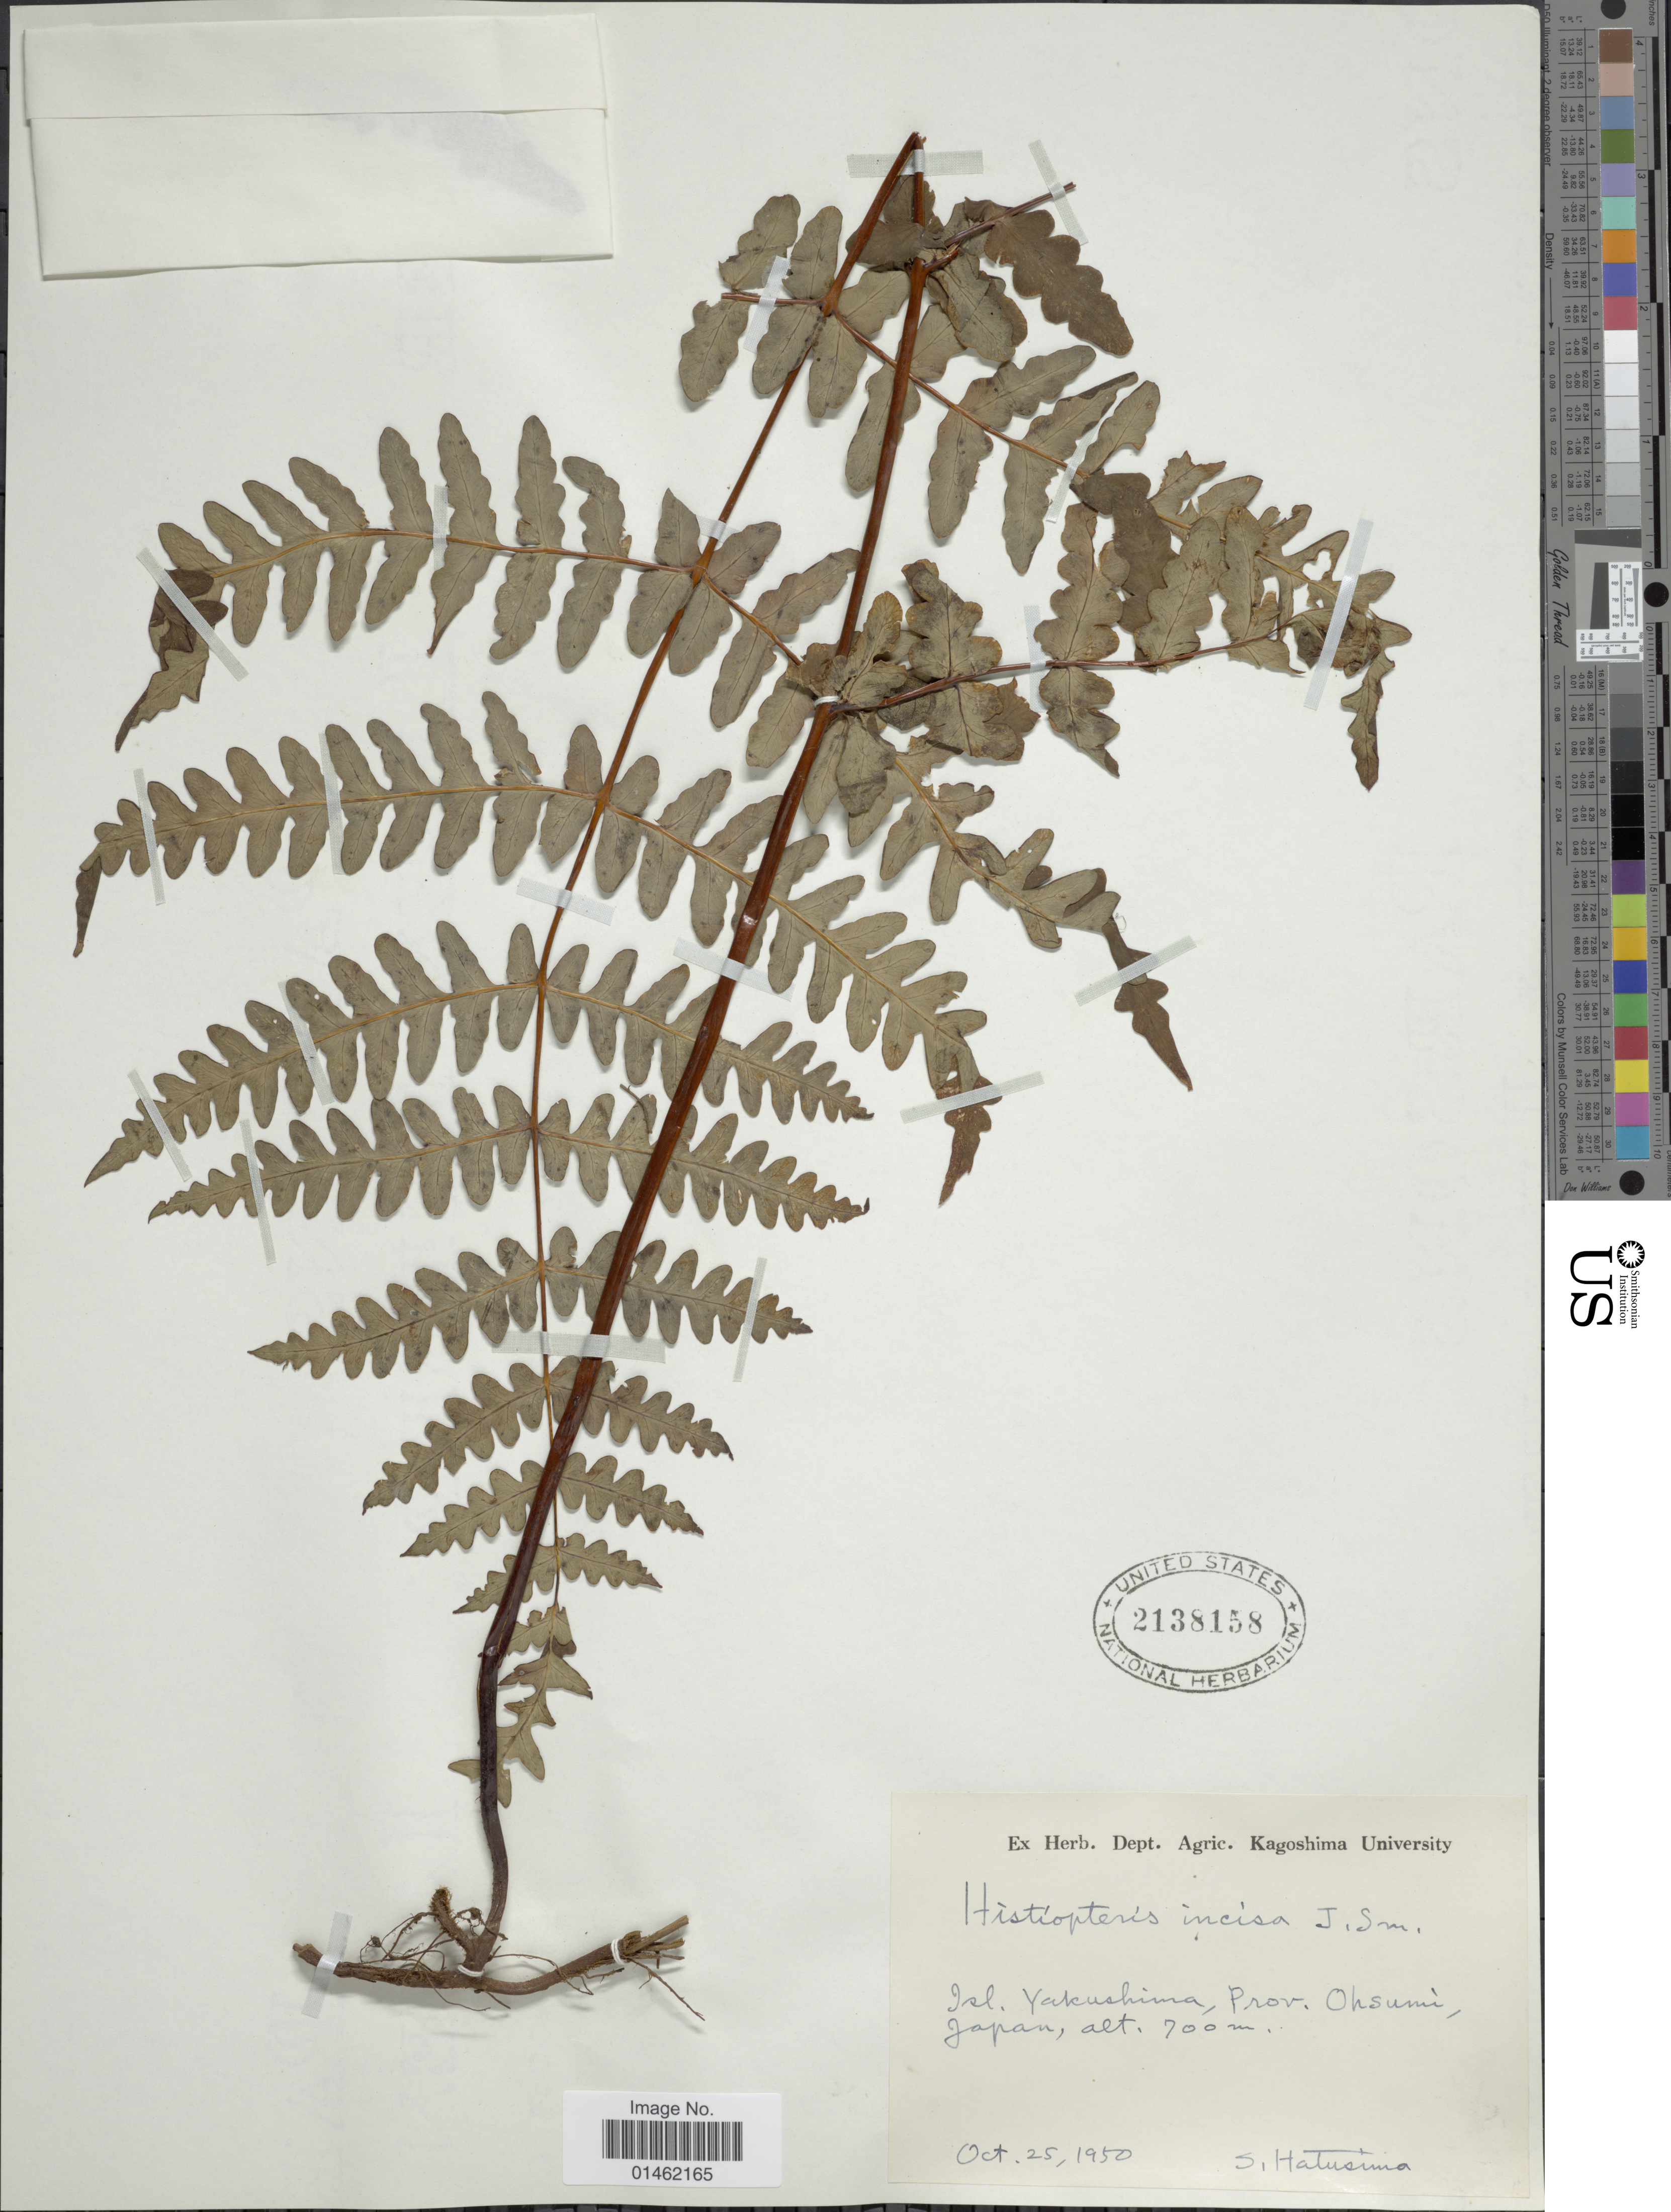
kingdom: Plantae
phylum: Tracheophyta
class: Polypodiopsida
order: Polypodiales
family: Dennstaedtiaceae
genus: Histiopteris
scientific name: Histiopteris incisa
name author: (Thunb.) J. Sm.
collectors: S. Hatusima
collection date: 1950-10-25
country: Japan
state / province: Kagosima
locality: Isl Yakushima, Prov. Ohsumi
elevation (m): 700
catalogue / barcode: US 2138158